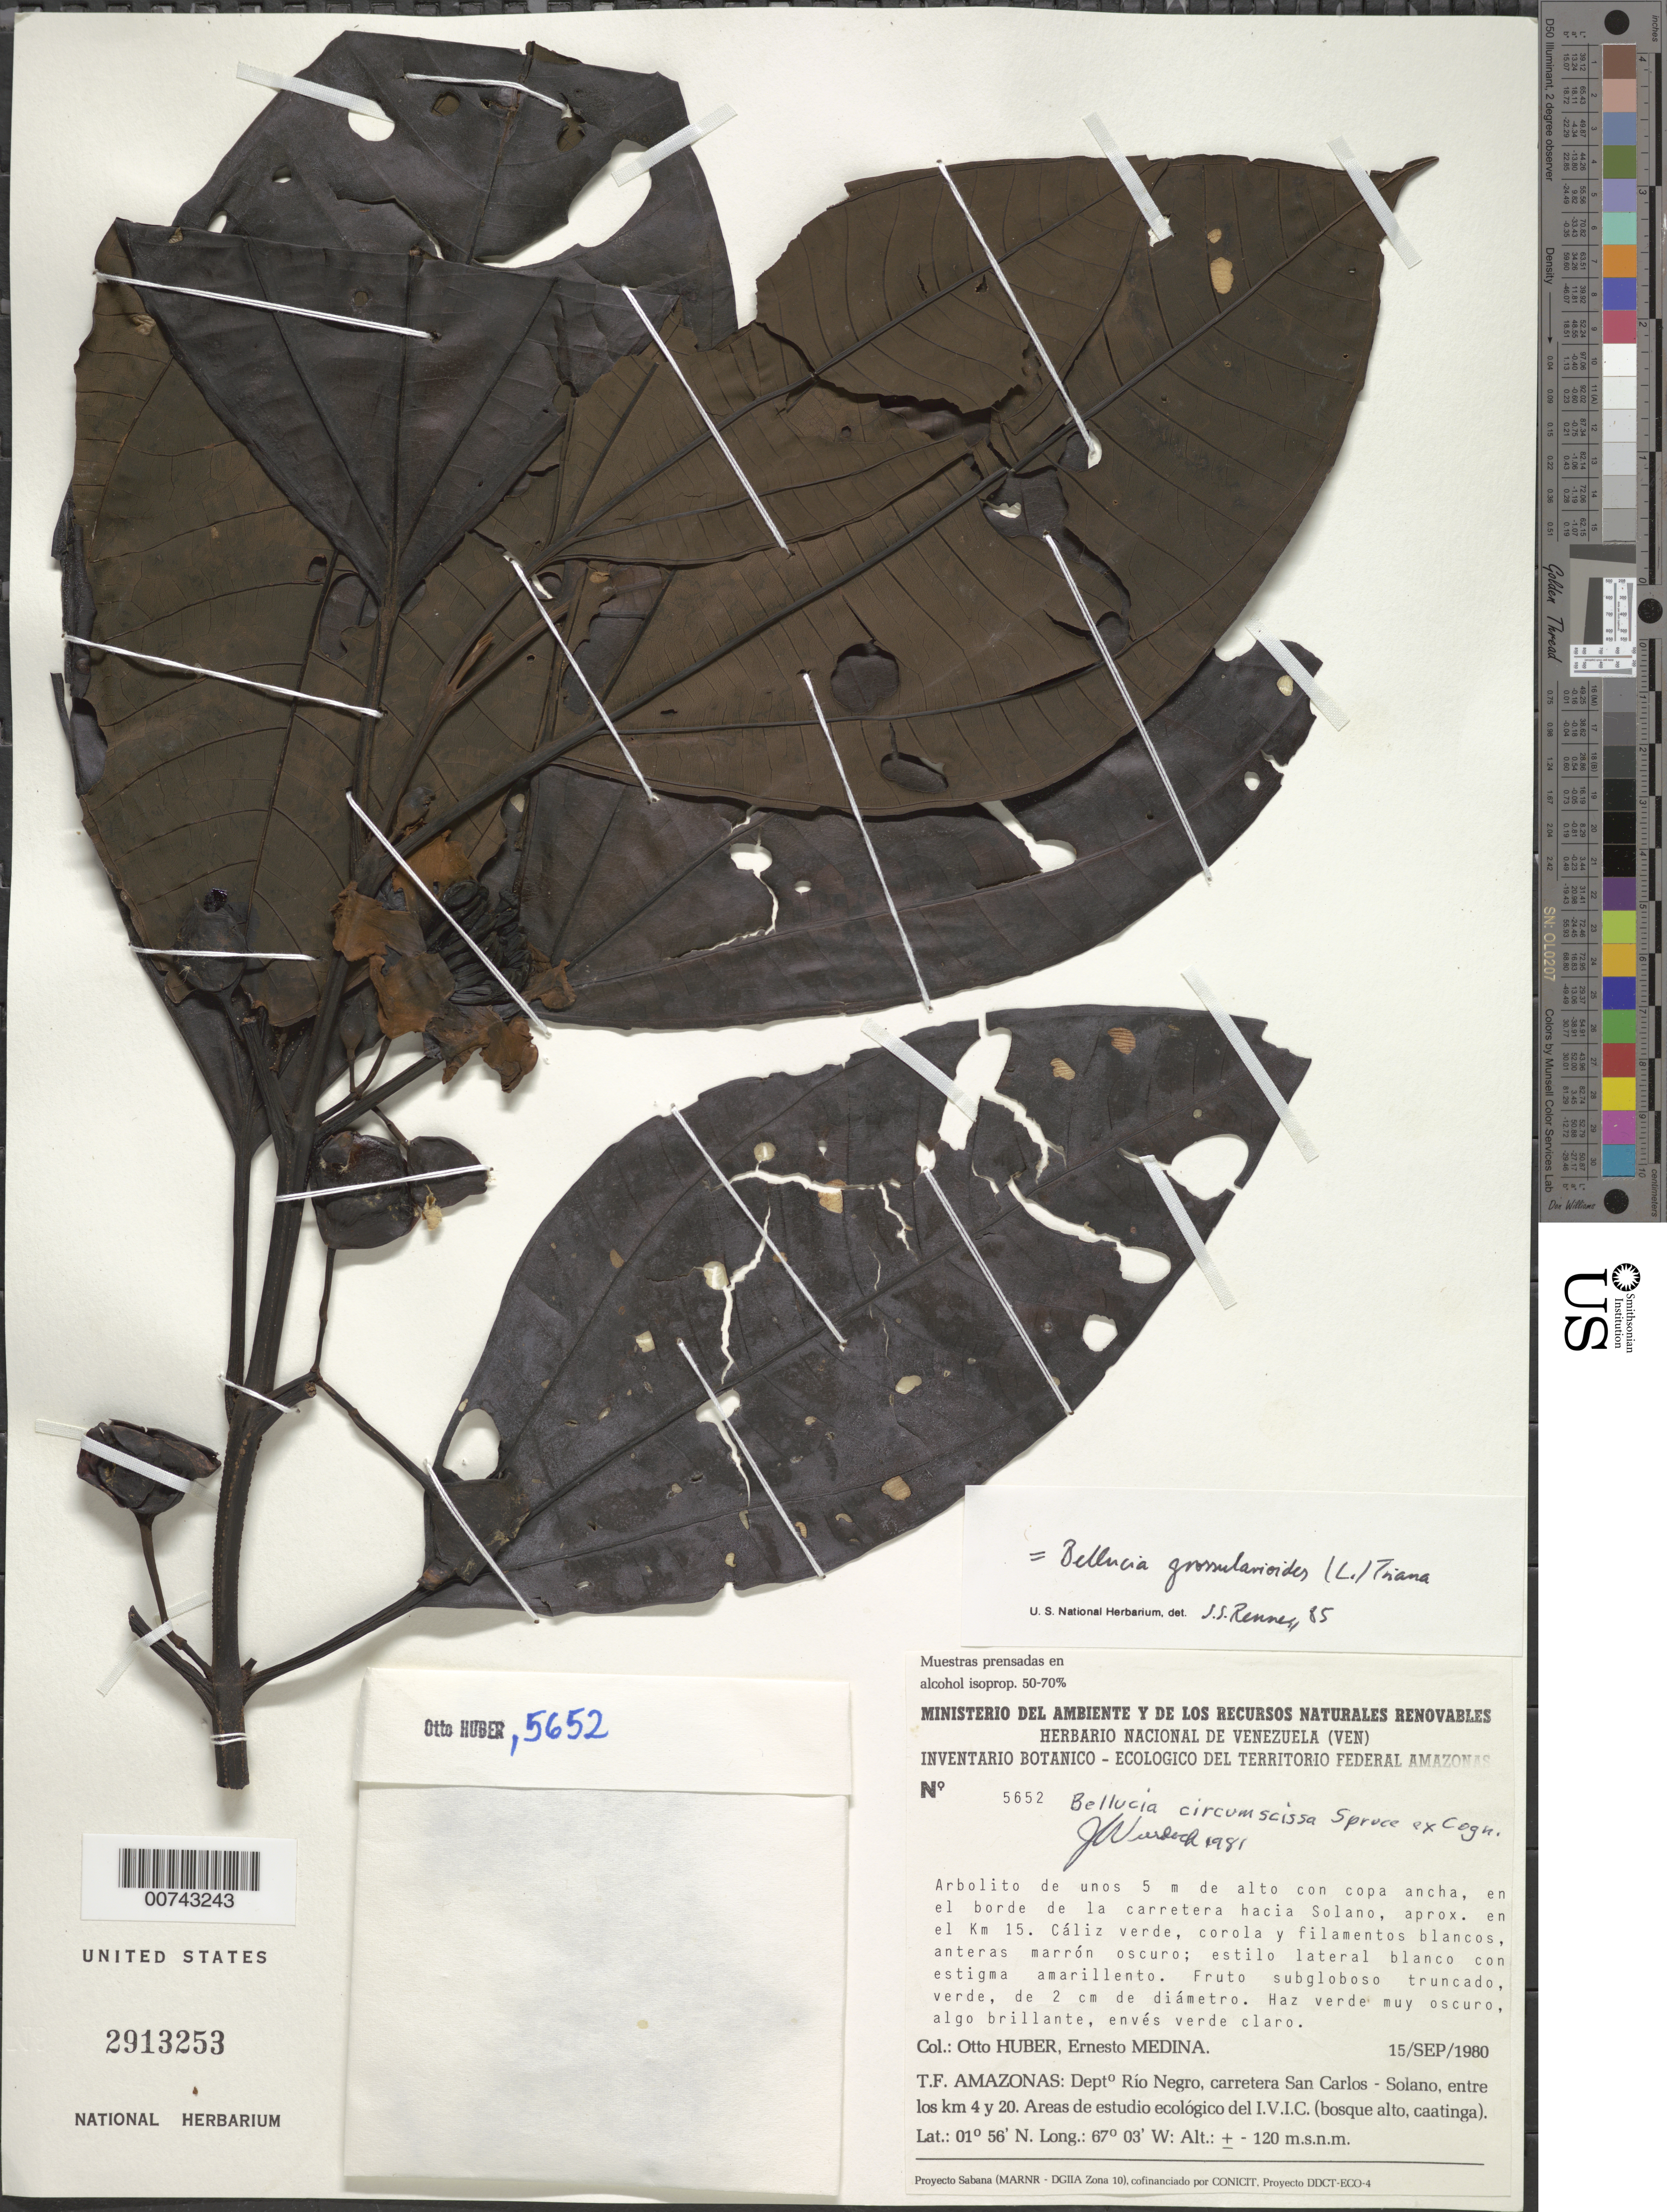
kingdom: Plantae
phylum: Tracheophyta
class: Magnoliopsida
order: Myrtales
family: Melastomataceae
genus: Bellucia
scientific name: Bellucia grossularioides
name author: (L.) Triana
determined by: Renner, J. S.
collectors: O. Huber & E. Medina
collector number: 5652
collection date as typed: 15-Sep-80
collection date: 1980-09-15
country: Venezuela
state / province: Amazonas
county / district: Río Negro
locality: San Carlos-Solano, km 4-20 de la carretera (área de estudio ecológico del I.V.I.C.)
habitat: Bosque alto, caatinga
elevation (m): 120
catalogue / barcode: US 2913253